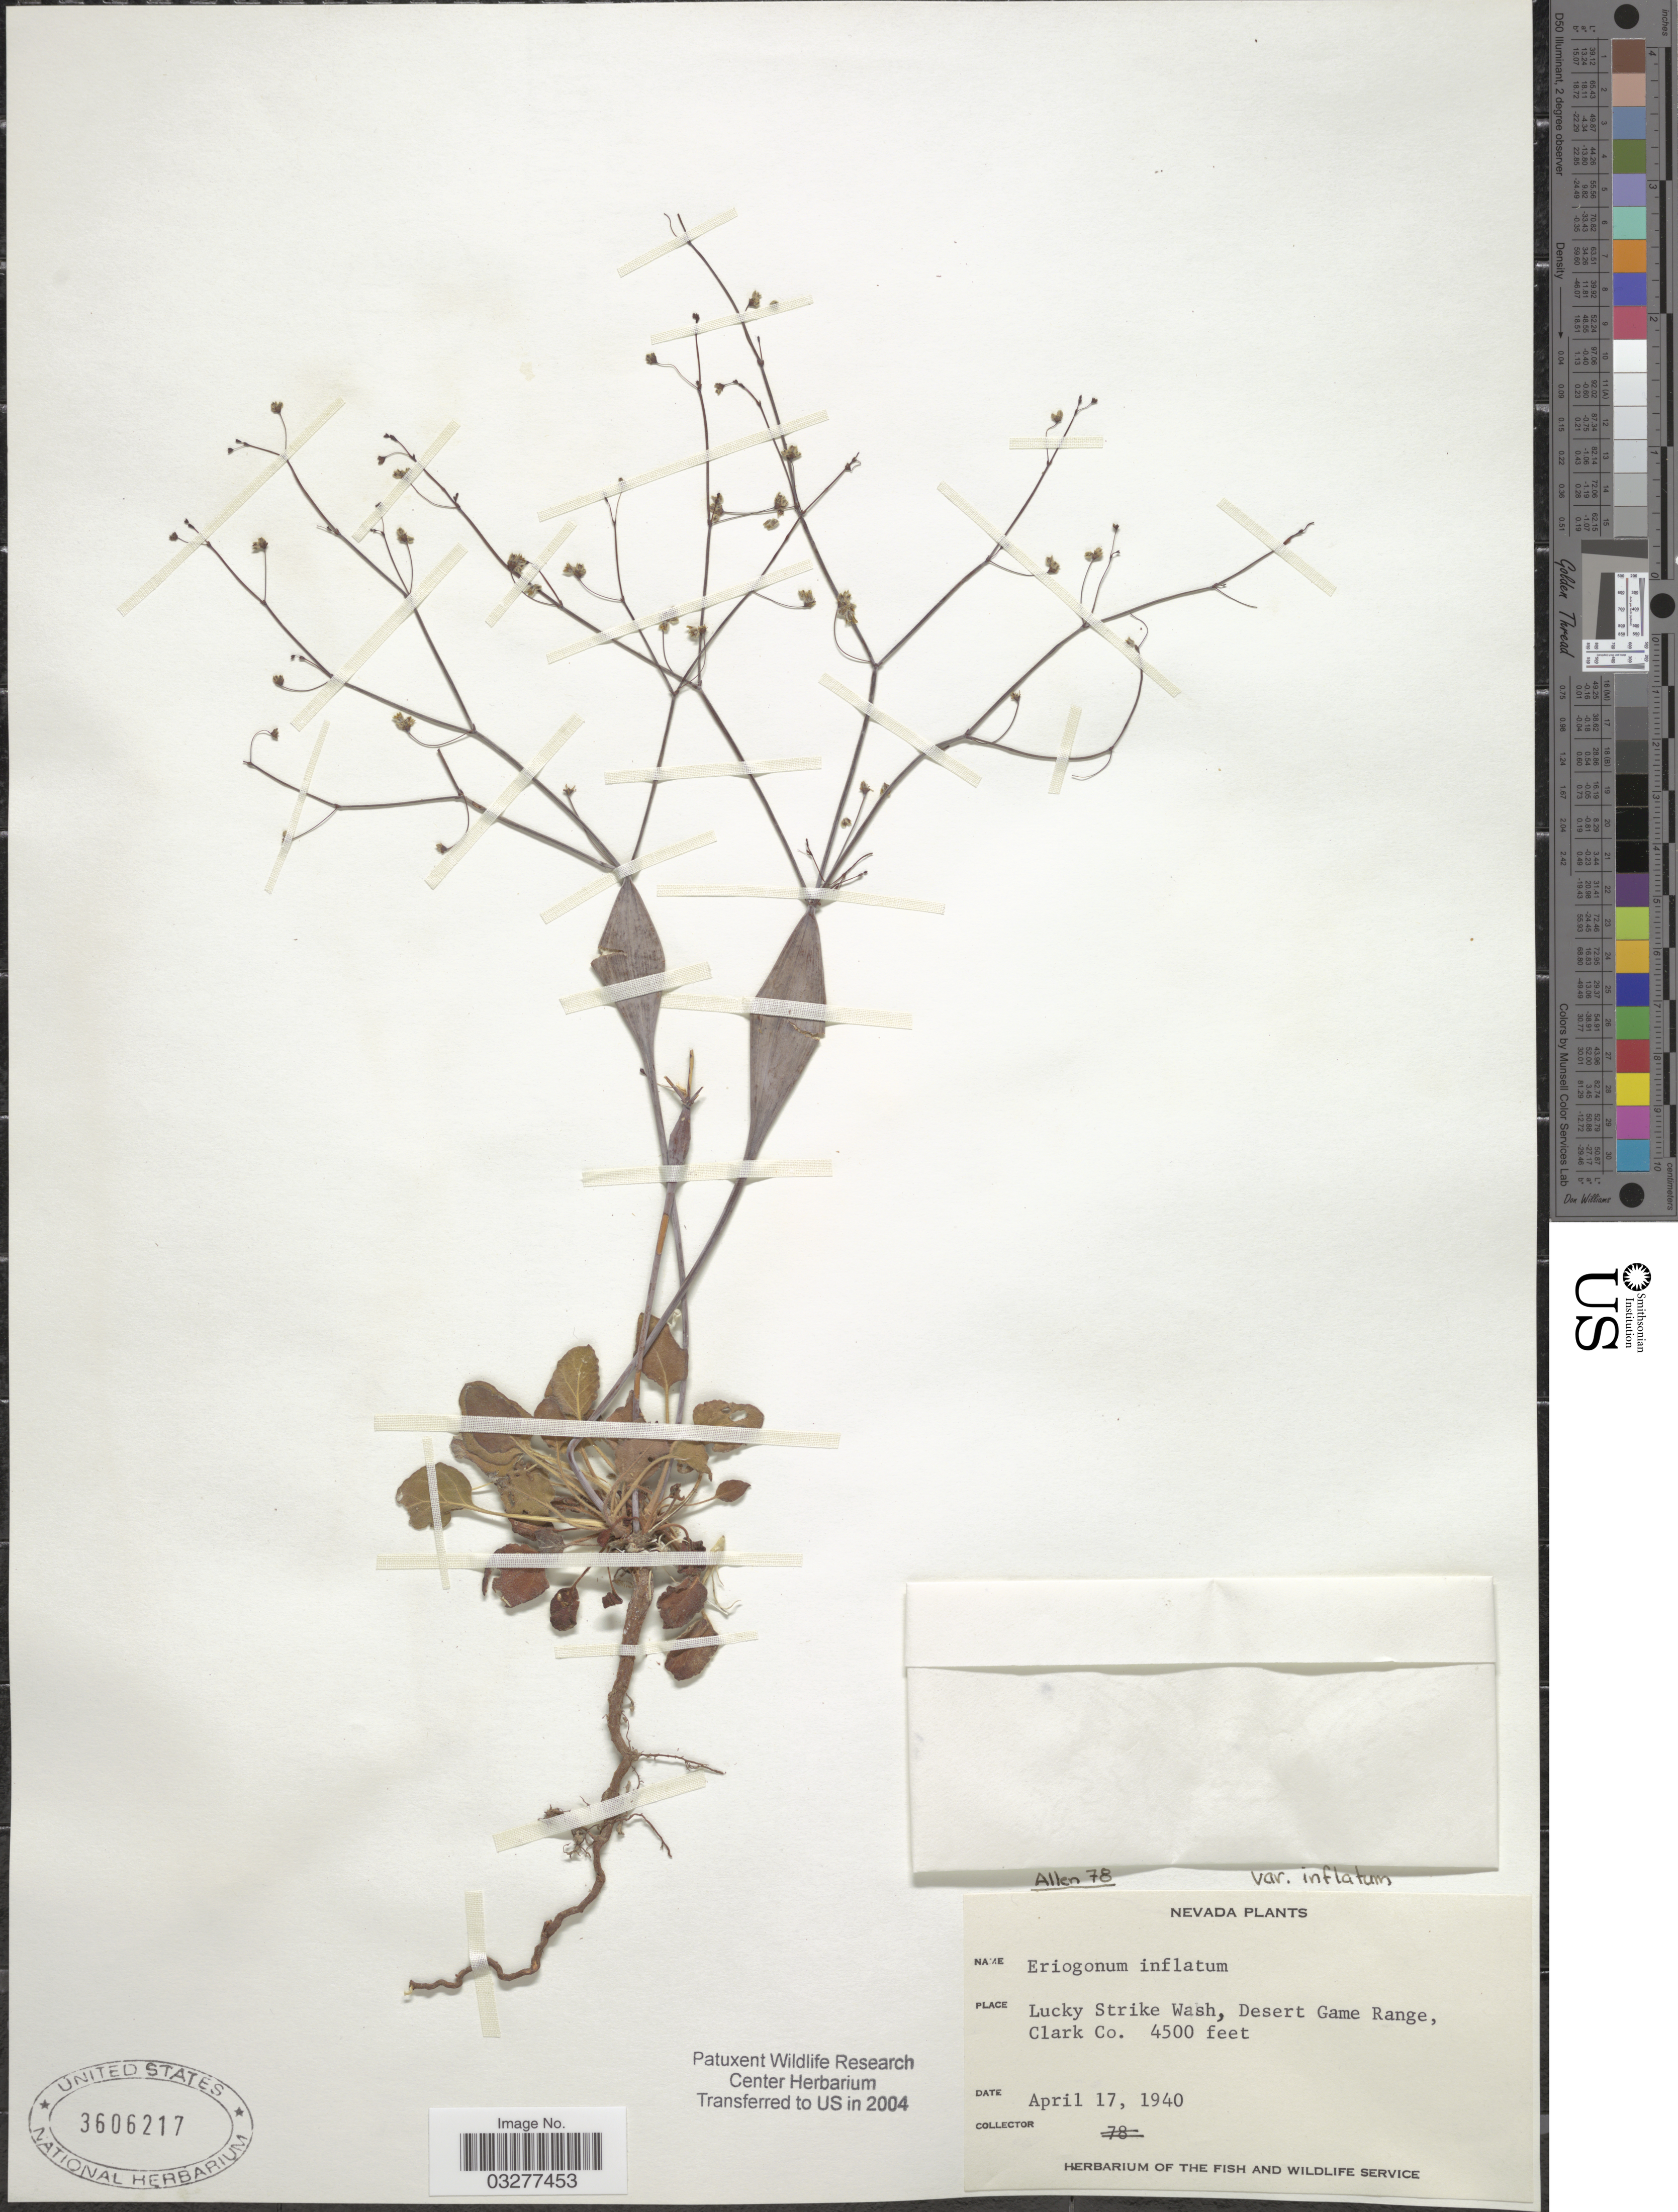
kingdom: Plantae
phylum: Tracheophyta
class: Magnoliopsida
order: Caryophyllales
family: Polygonaceae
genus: Eriogonum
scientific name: Eriogonum inflatum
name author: Torr. & Frém.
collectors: -- Allen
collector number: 78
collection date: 1940-04-17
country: United States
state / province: Nevada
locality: Lucky Strike Wash, Desert Game Range, Clark Co.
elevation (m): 1372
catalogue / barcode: US 3606217